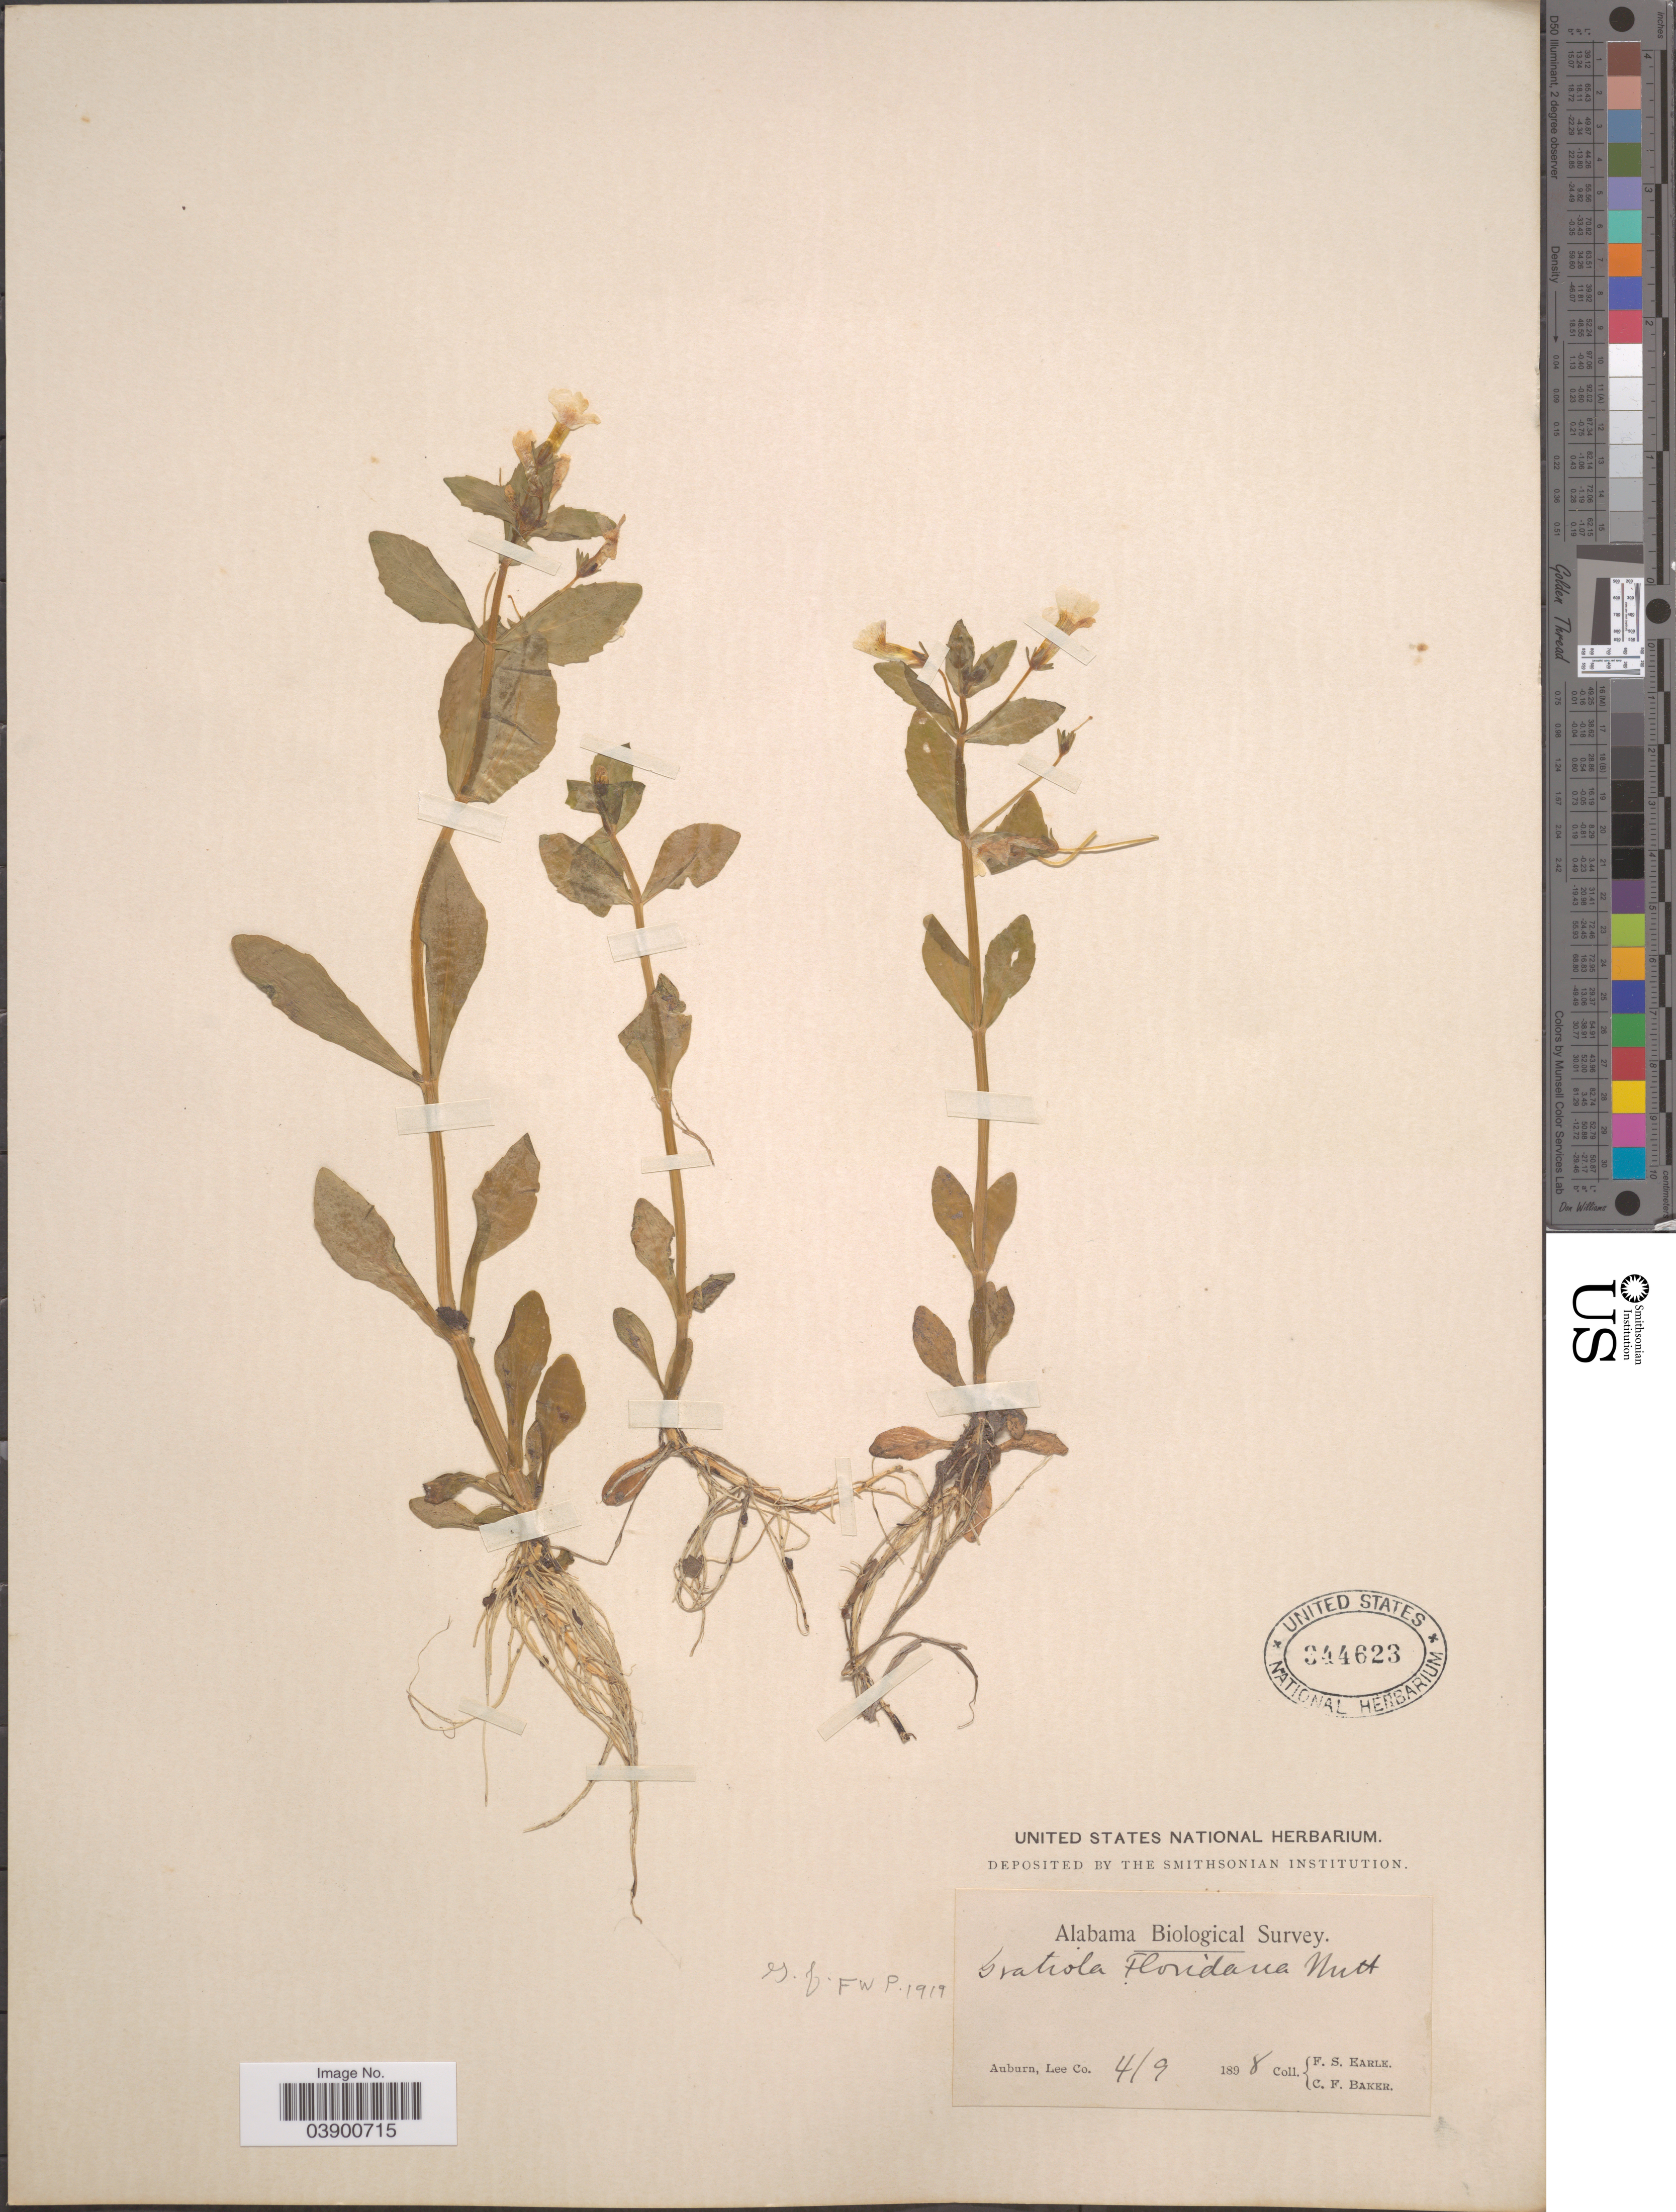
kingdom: Plantae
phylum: Tracheophyta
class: Magnoliopsida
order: Lamiales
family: Plantaginaceae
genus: Gratiola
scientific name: Gratiola floridana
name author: Nutt.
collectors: F. S. Earle & C. F. Baker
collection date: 1898-04-09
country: United States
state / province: Alabama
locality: Auburn, Lee Co.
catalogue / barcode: US 344623